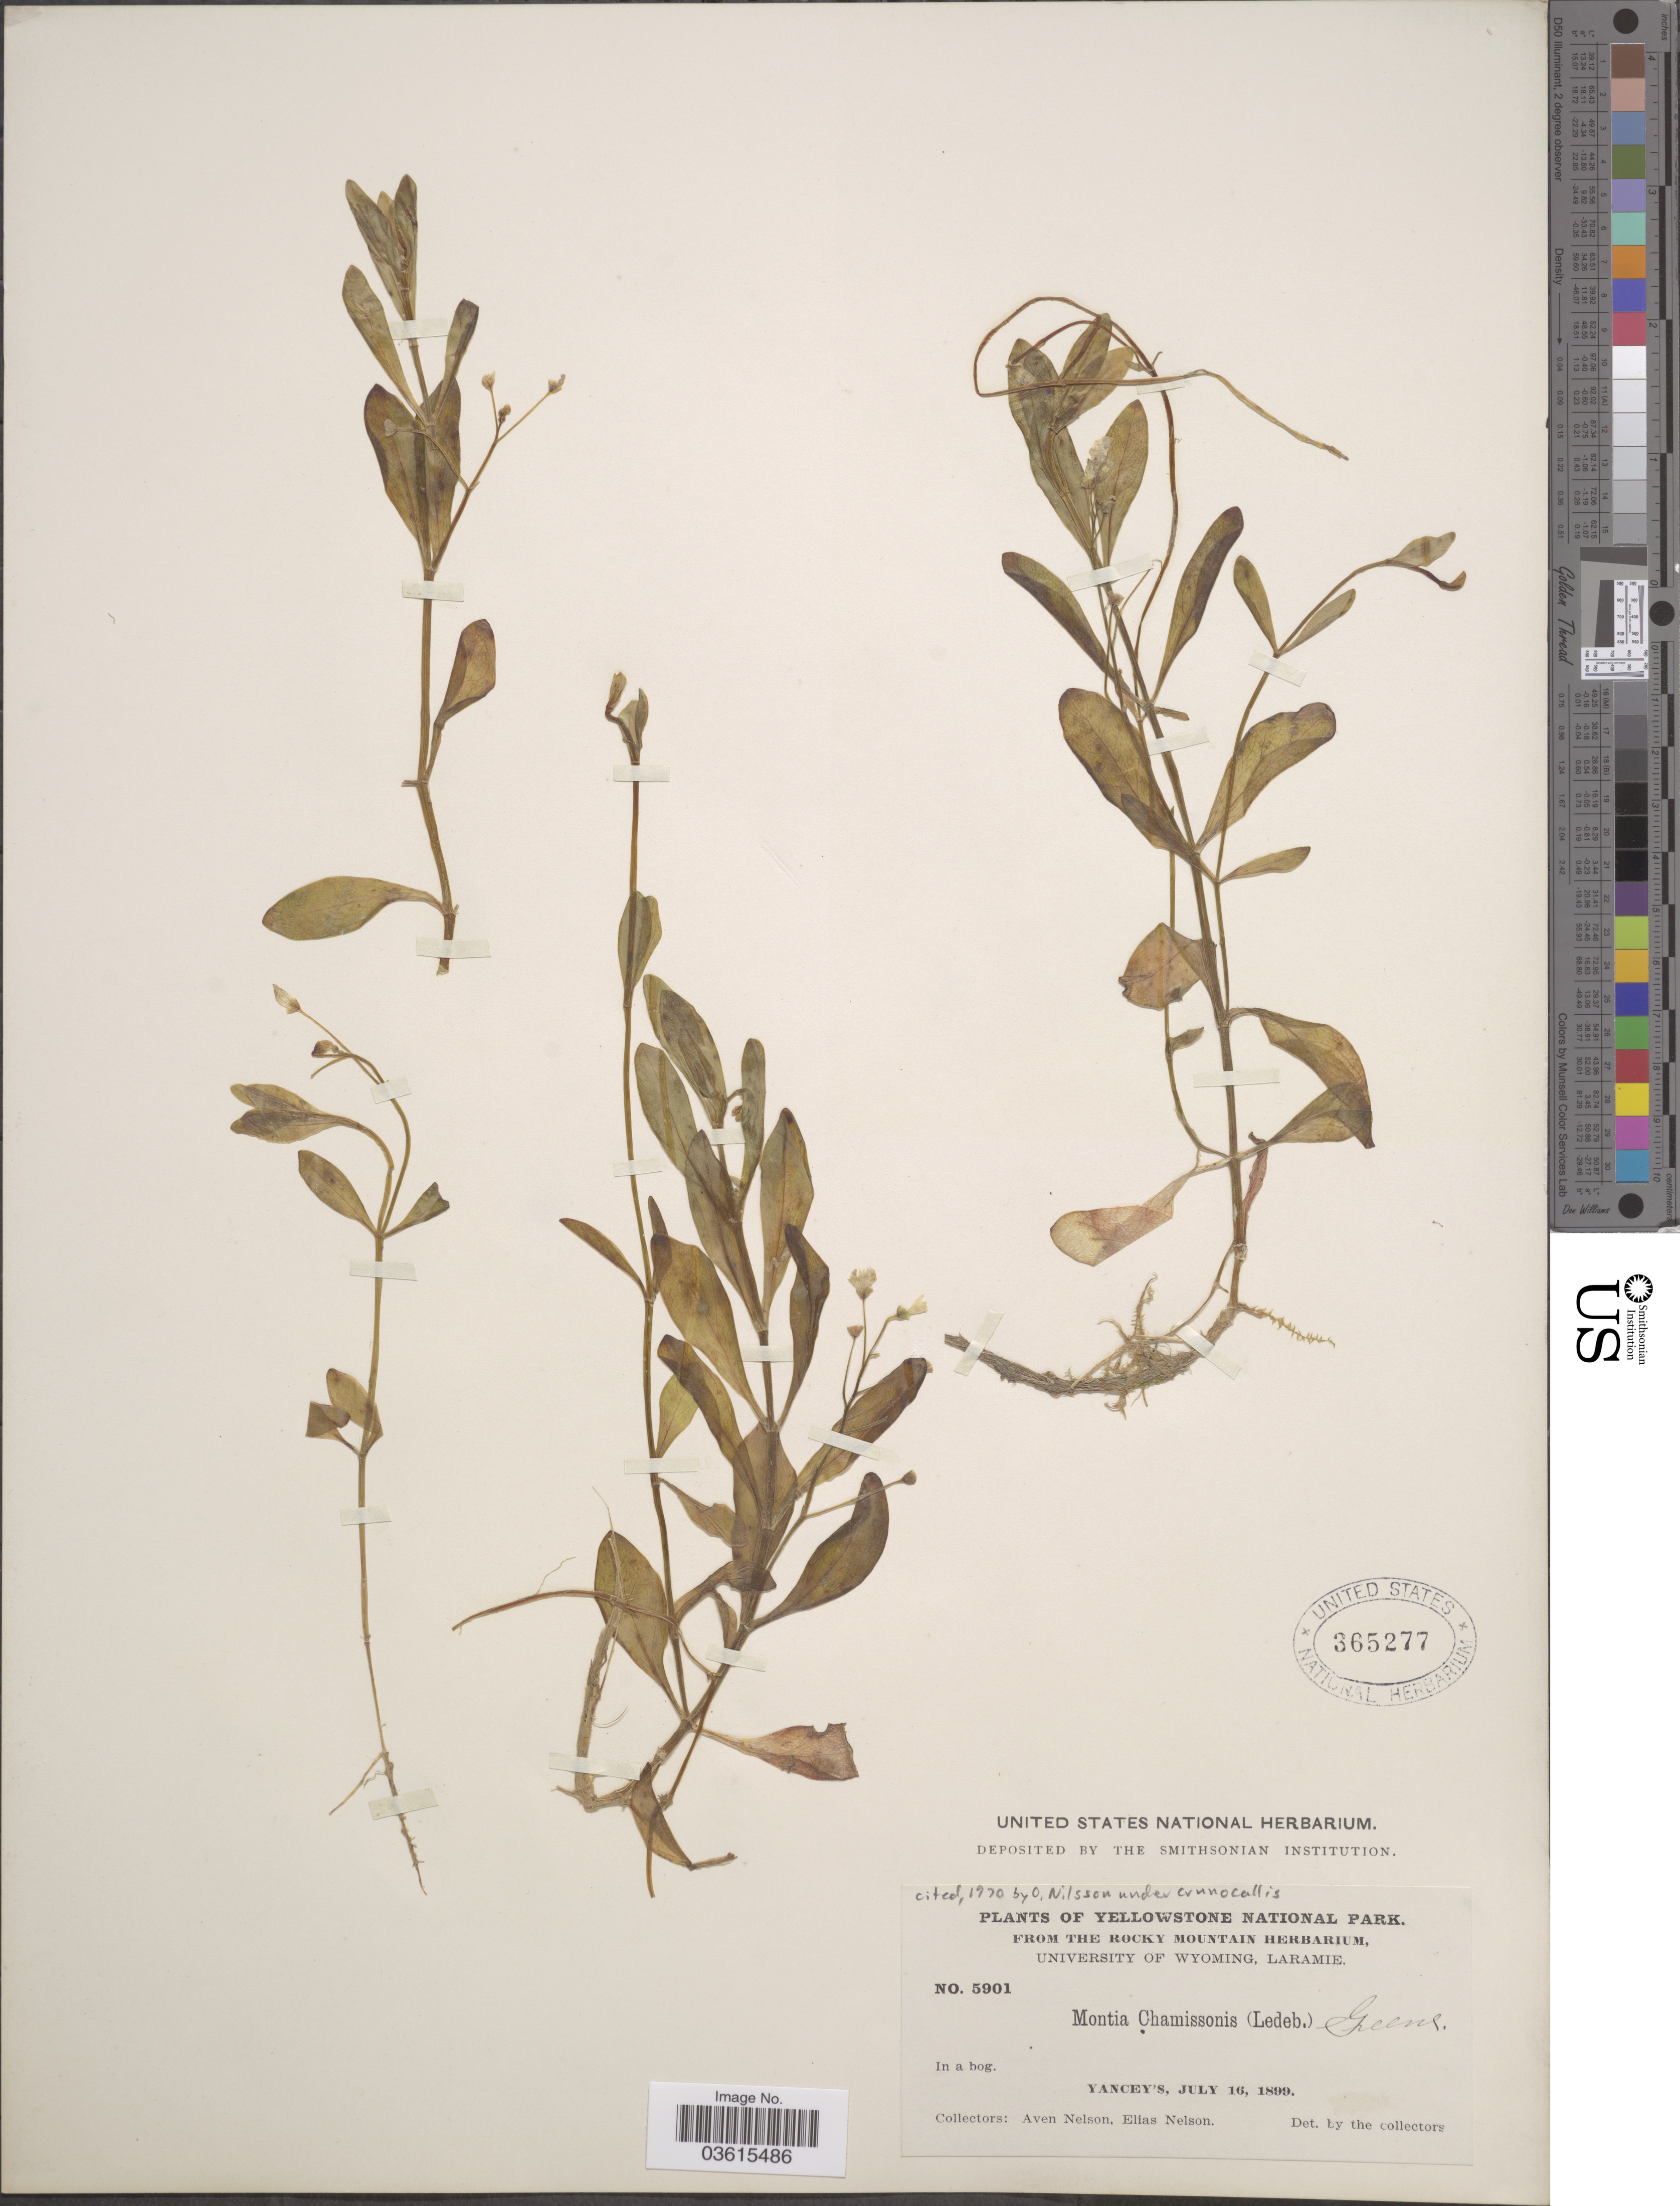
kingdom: Plantae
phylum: Tracheophyta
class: Magnoliopsida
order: Caryophyllales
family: Montiaceae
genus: Montia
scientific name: Montia chamissoi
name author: (Ledeb. ex Spreng.) Greene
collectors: A. Nelson & E. Nelson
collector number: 5901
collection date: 1899-07-16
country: United States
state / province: Wyoming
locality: Yellowstone National Park. Yancey's.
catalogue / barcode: US 365277